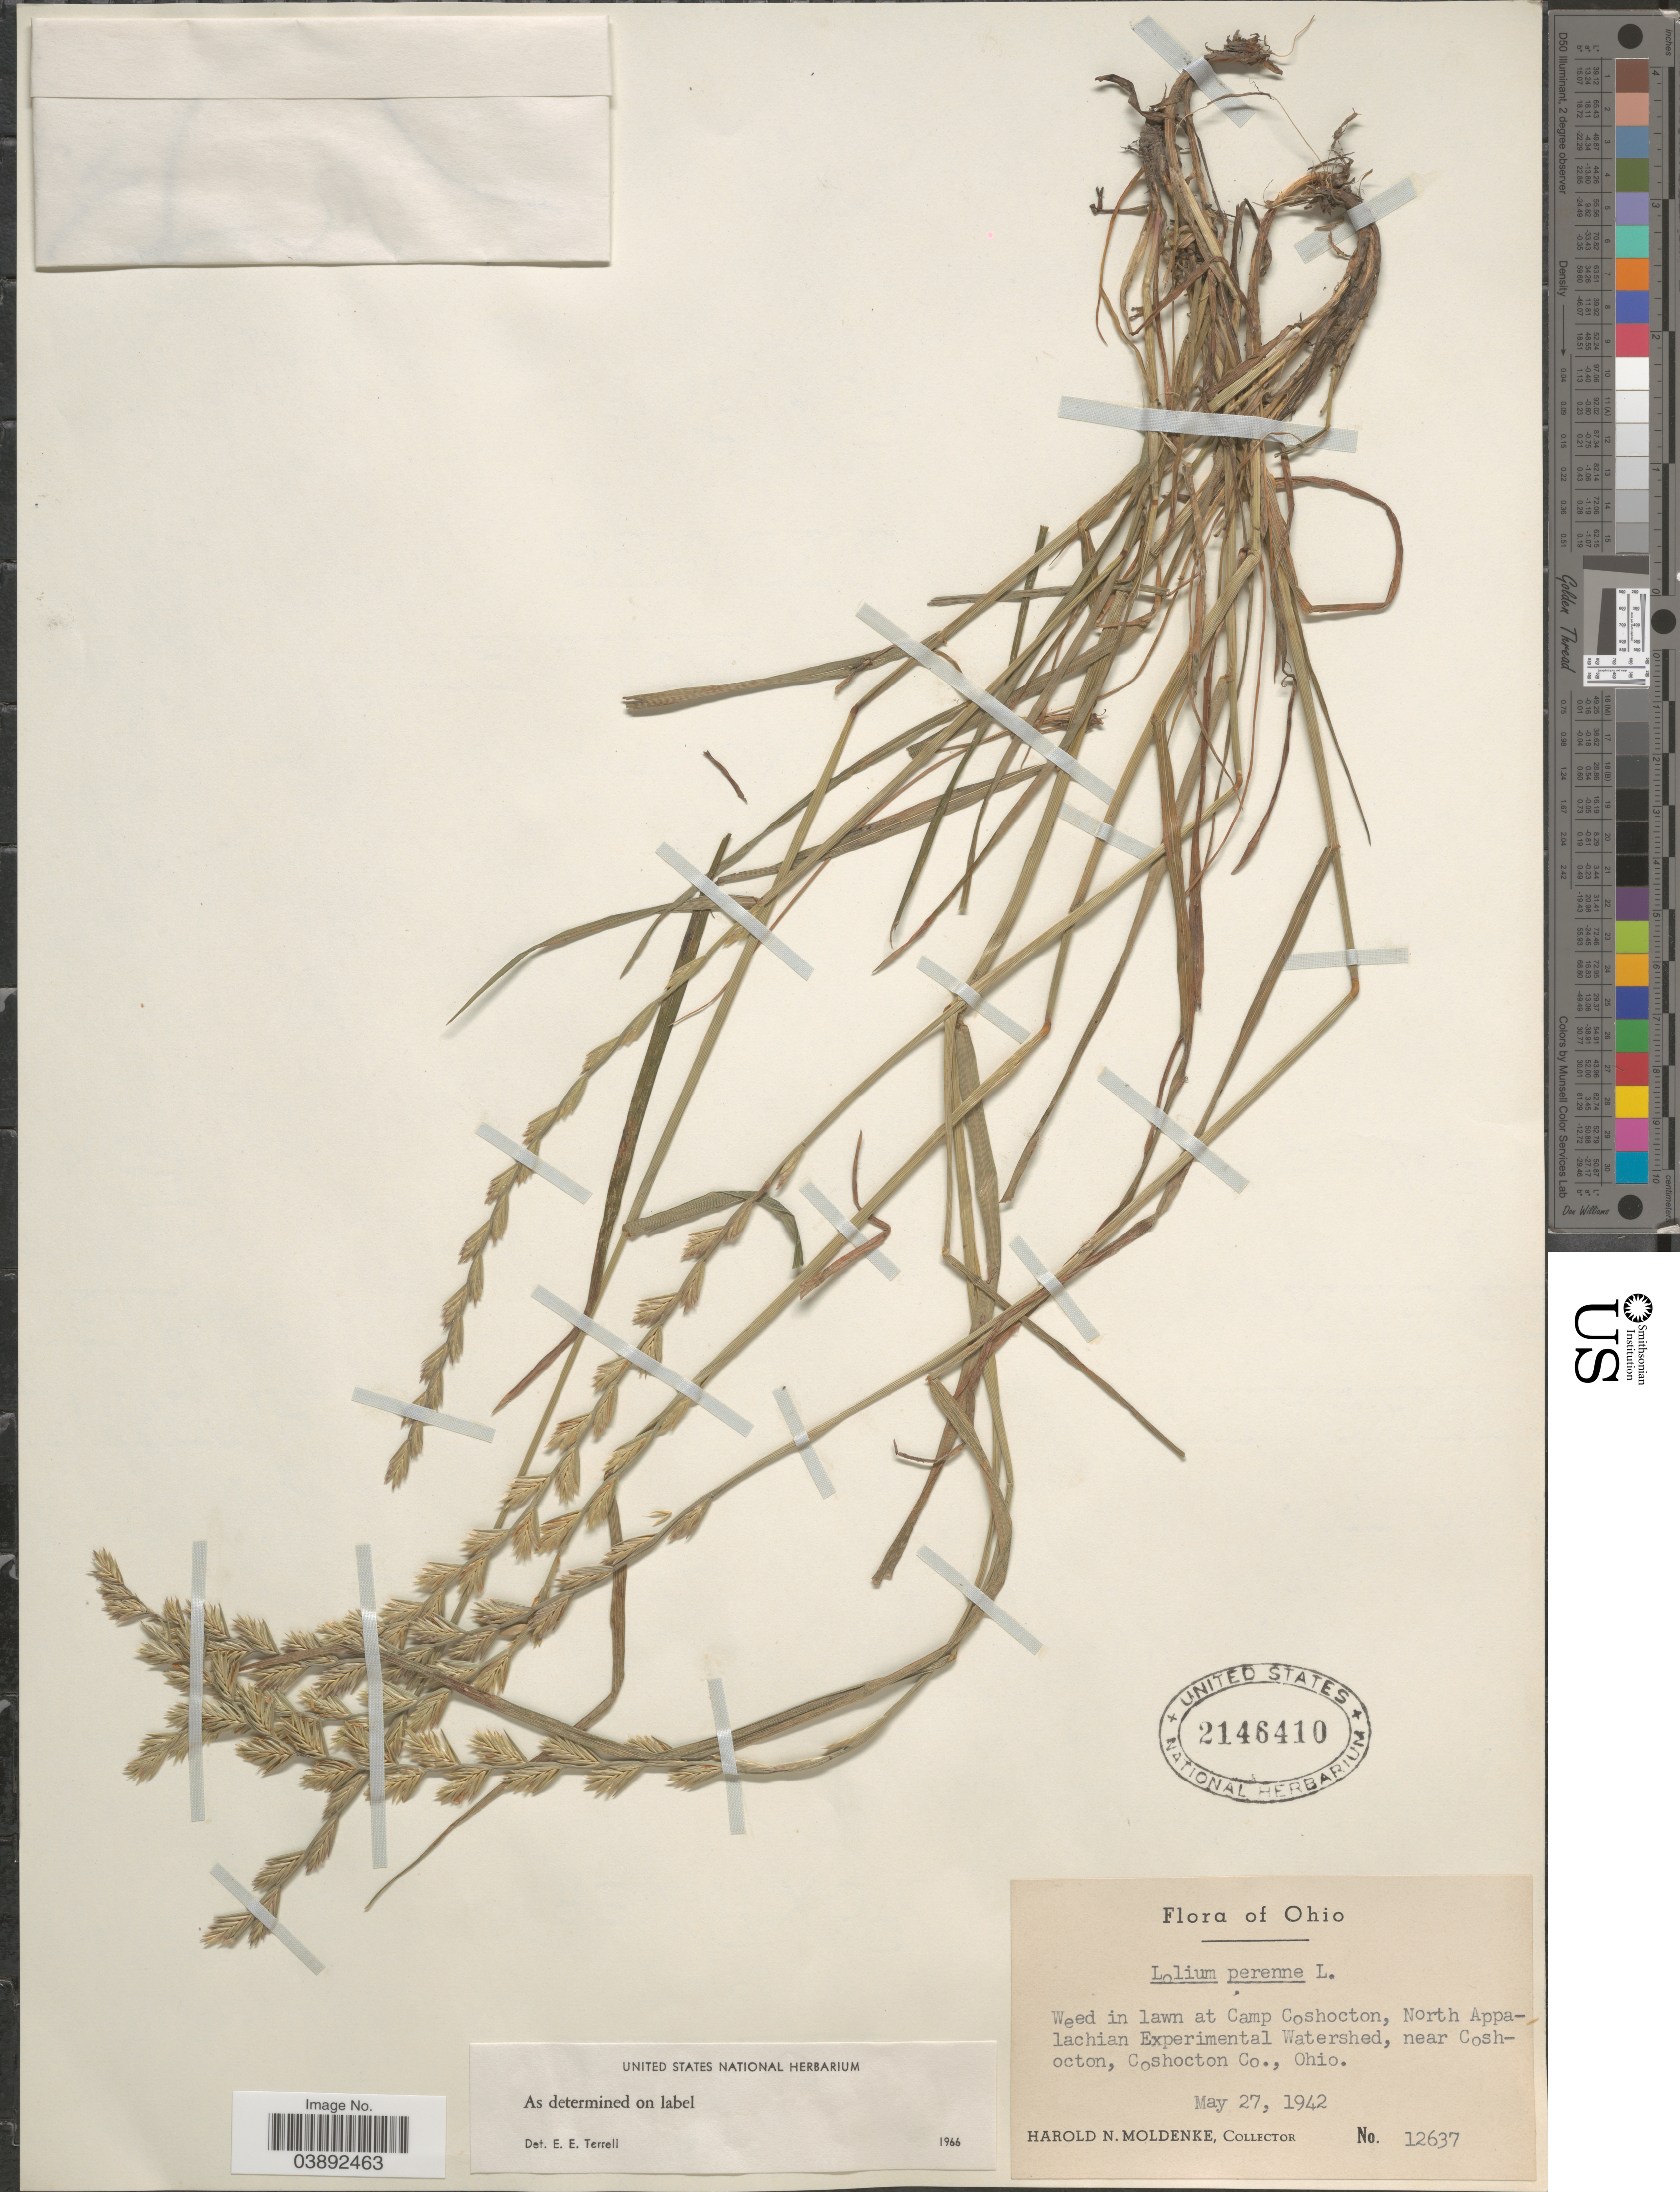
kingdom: Plantae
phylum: Tracheophyta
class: Liliopsida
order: Poales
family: Poaceae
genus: Lolium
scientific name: Lolium perenne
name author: L.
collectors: H. N. Moldenke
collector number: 12637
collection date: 1942-05-27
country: United States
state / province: Ohio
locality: In lawn at Camp Coshocton, North Appalachian Experimental Watershed, near Coshocton, Coschocton Co.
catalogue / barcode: US 2146410